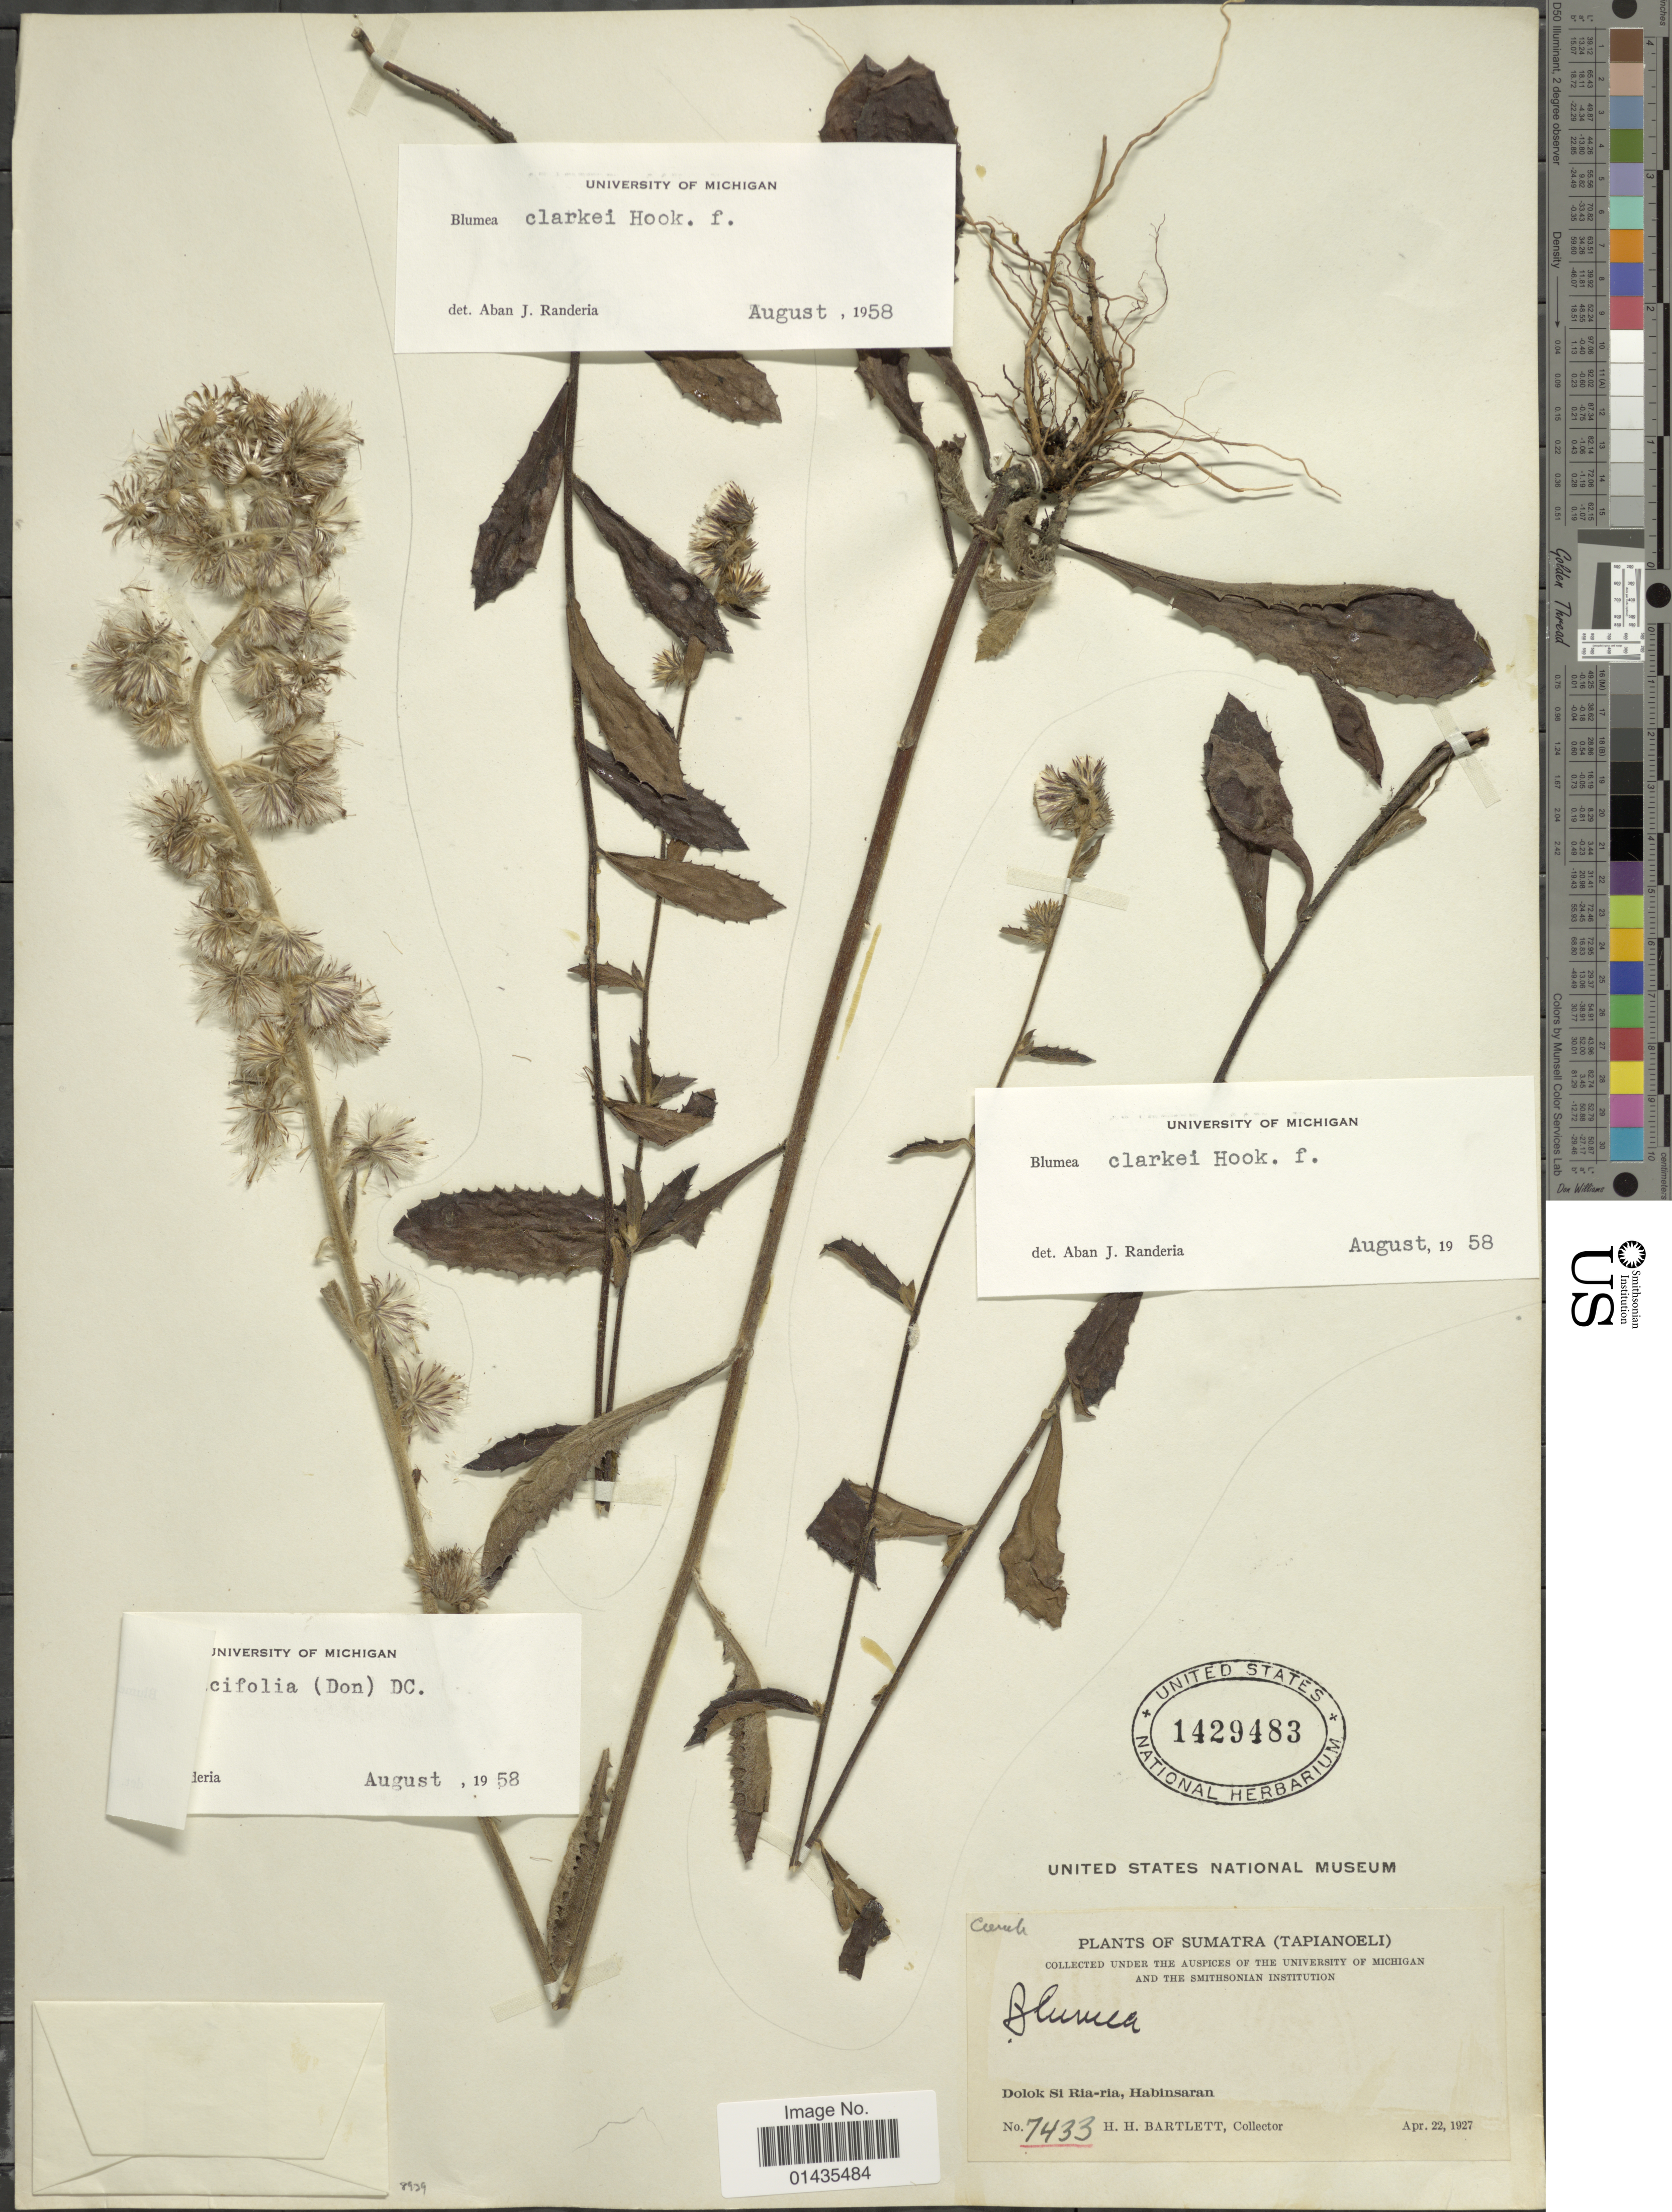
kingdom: Plantae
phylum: Tracheophyta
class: Magnoliopsida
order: Asterales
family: Asteraceae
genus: Blumea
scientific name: Blumea clarkei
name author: Hook. f.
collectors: H. H. Bartlett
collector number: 7433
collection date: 1927-04-22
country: Indonesia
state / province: Sumatra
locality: Tapianoeli, Dolok Si Ria-ria, Habinsaran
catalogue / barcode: US 1429483